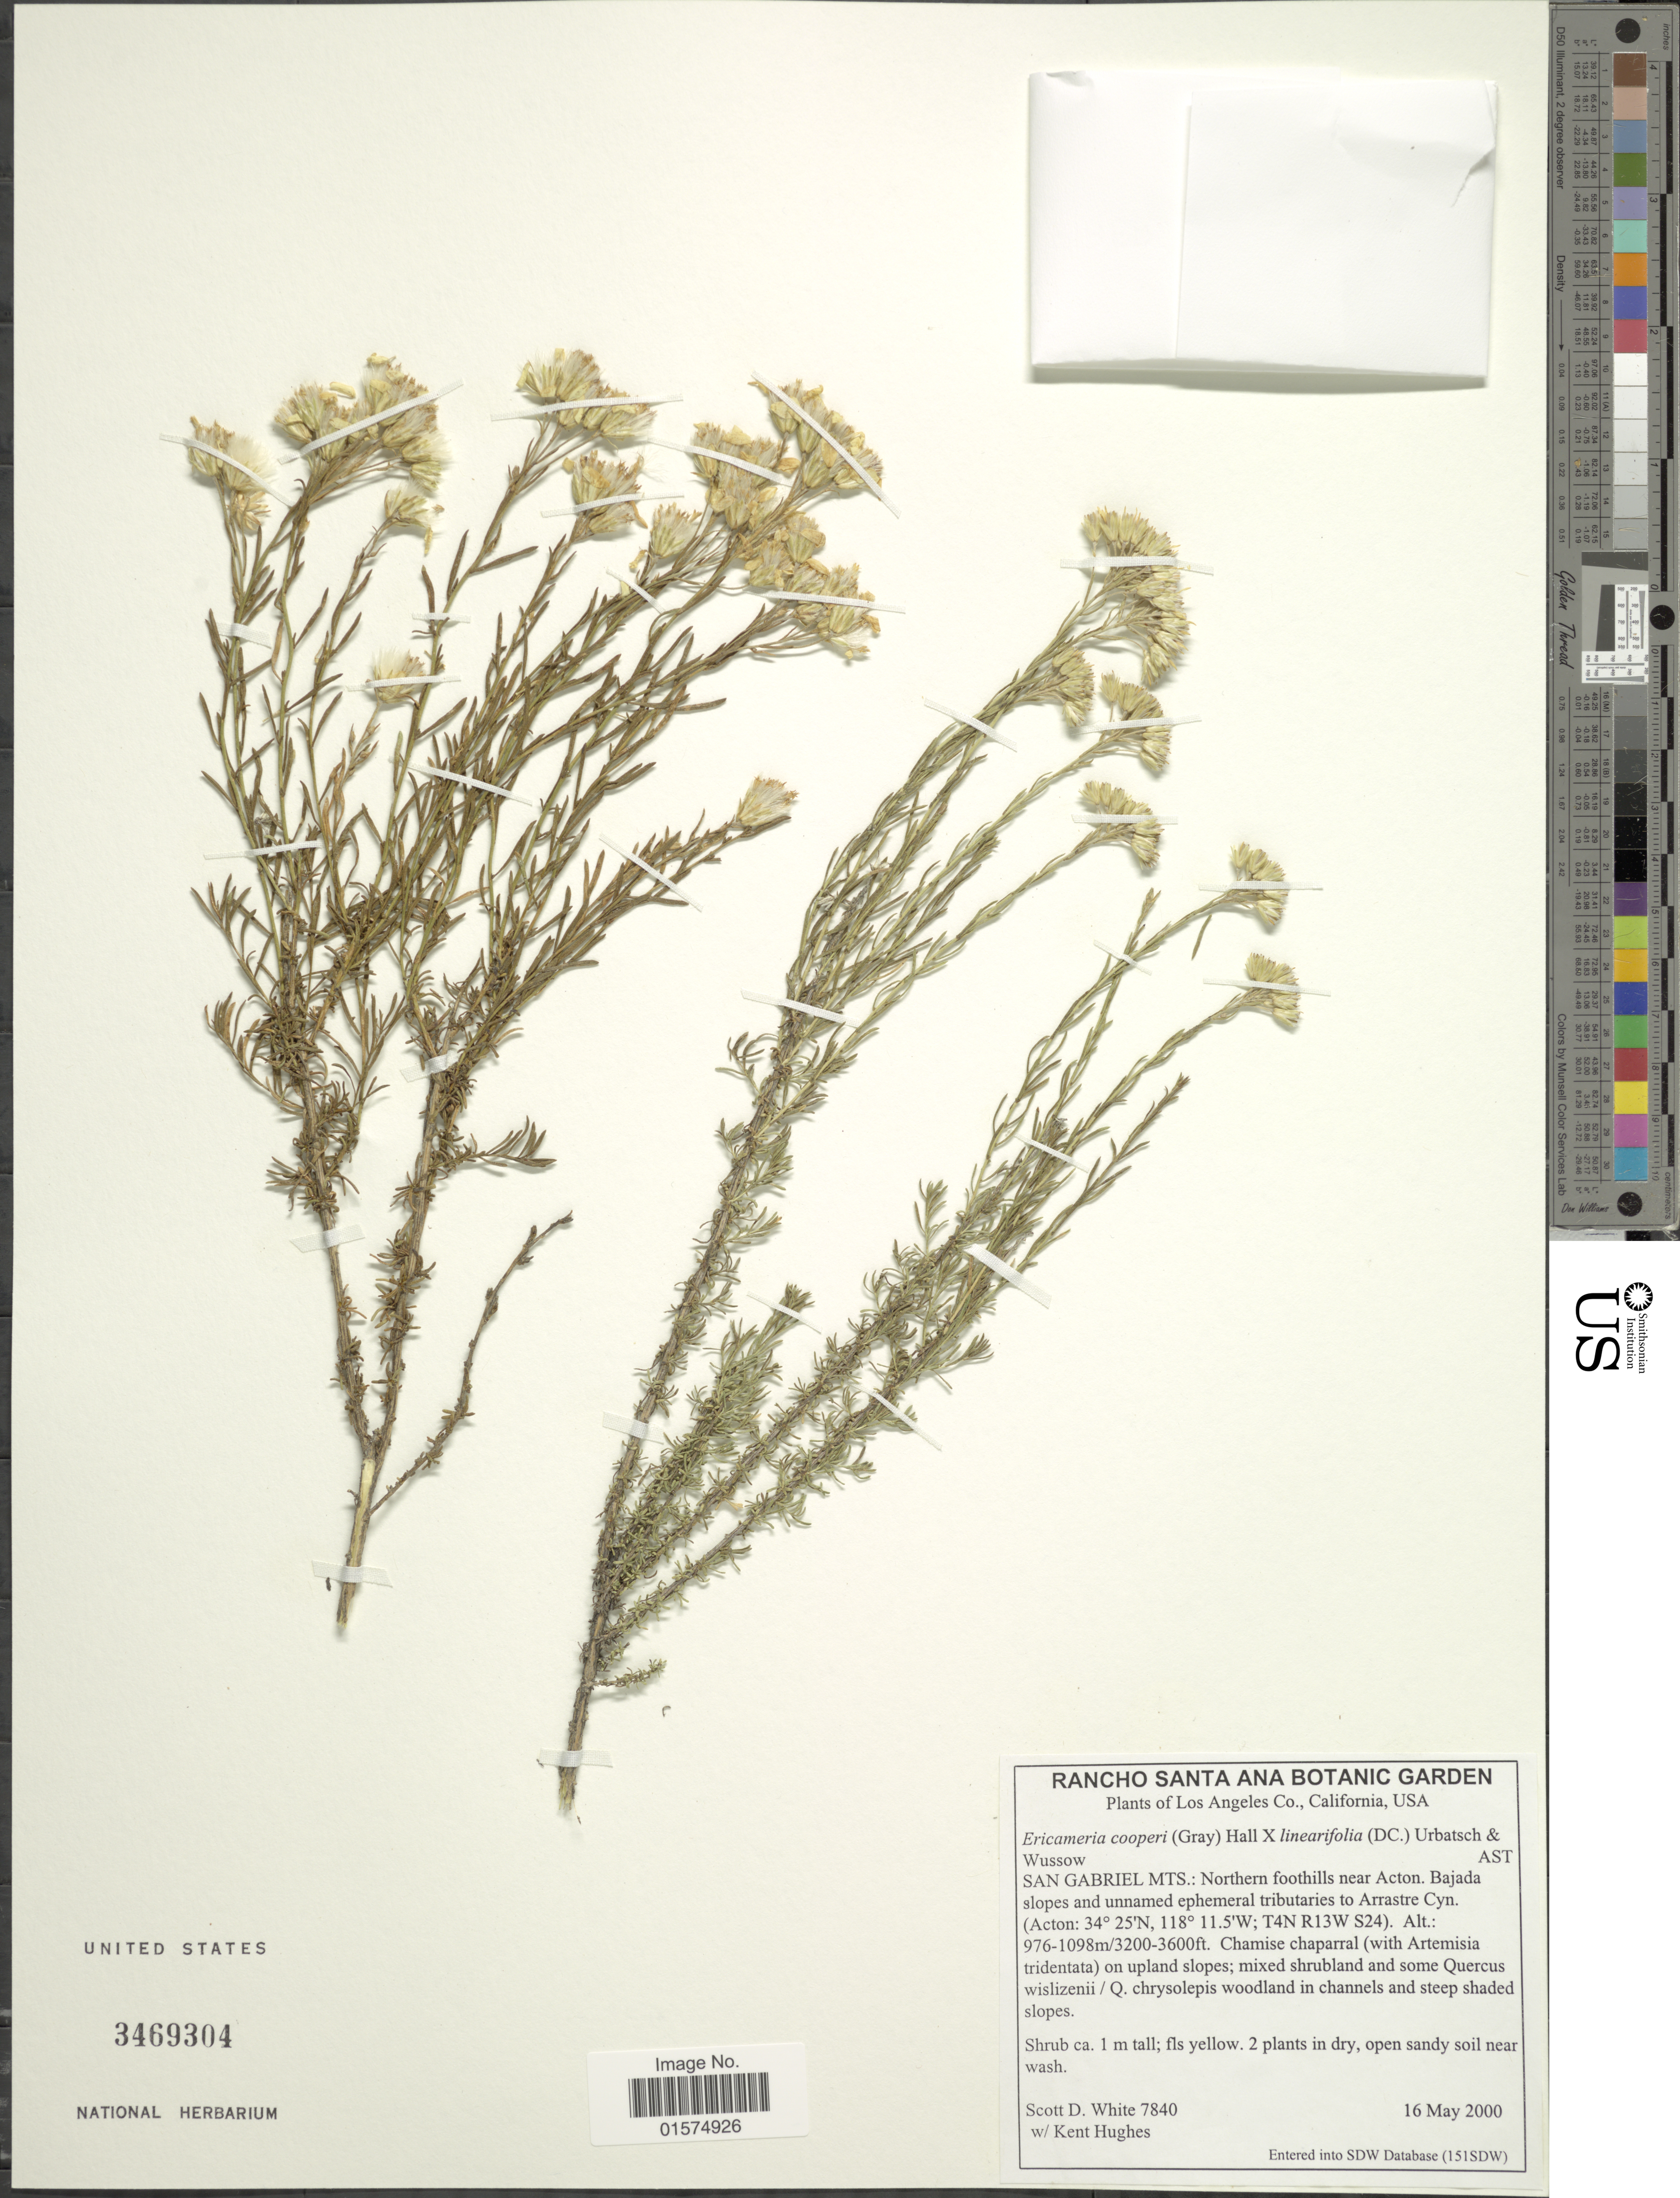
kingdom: Plantae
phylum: Tracheophyta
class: Magnoliopsida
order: Asterales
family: Asteraceae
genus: Ericameria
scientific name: Ericameria cooperi var. cooperi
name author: (A. Gray) Hall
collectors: S. White & K. Hughes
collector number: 7840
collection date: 2000-05-16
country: United States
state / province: California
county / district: Los Angeles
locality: Los Angeles Co. San Gabriel Mts.: Northern foothills near Acton. Bakada slopes and unnamed ephemeral tributaries to Arrastre Cyn.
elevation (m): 976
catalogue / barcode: US 3469304